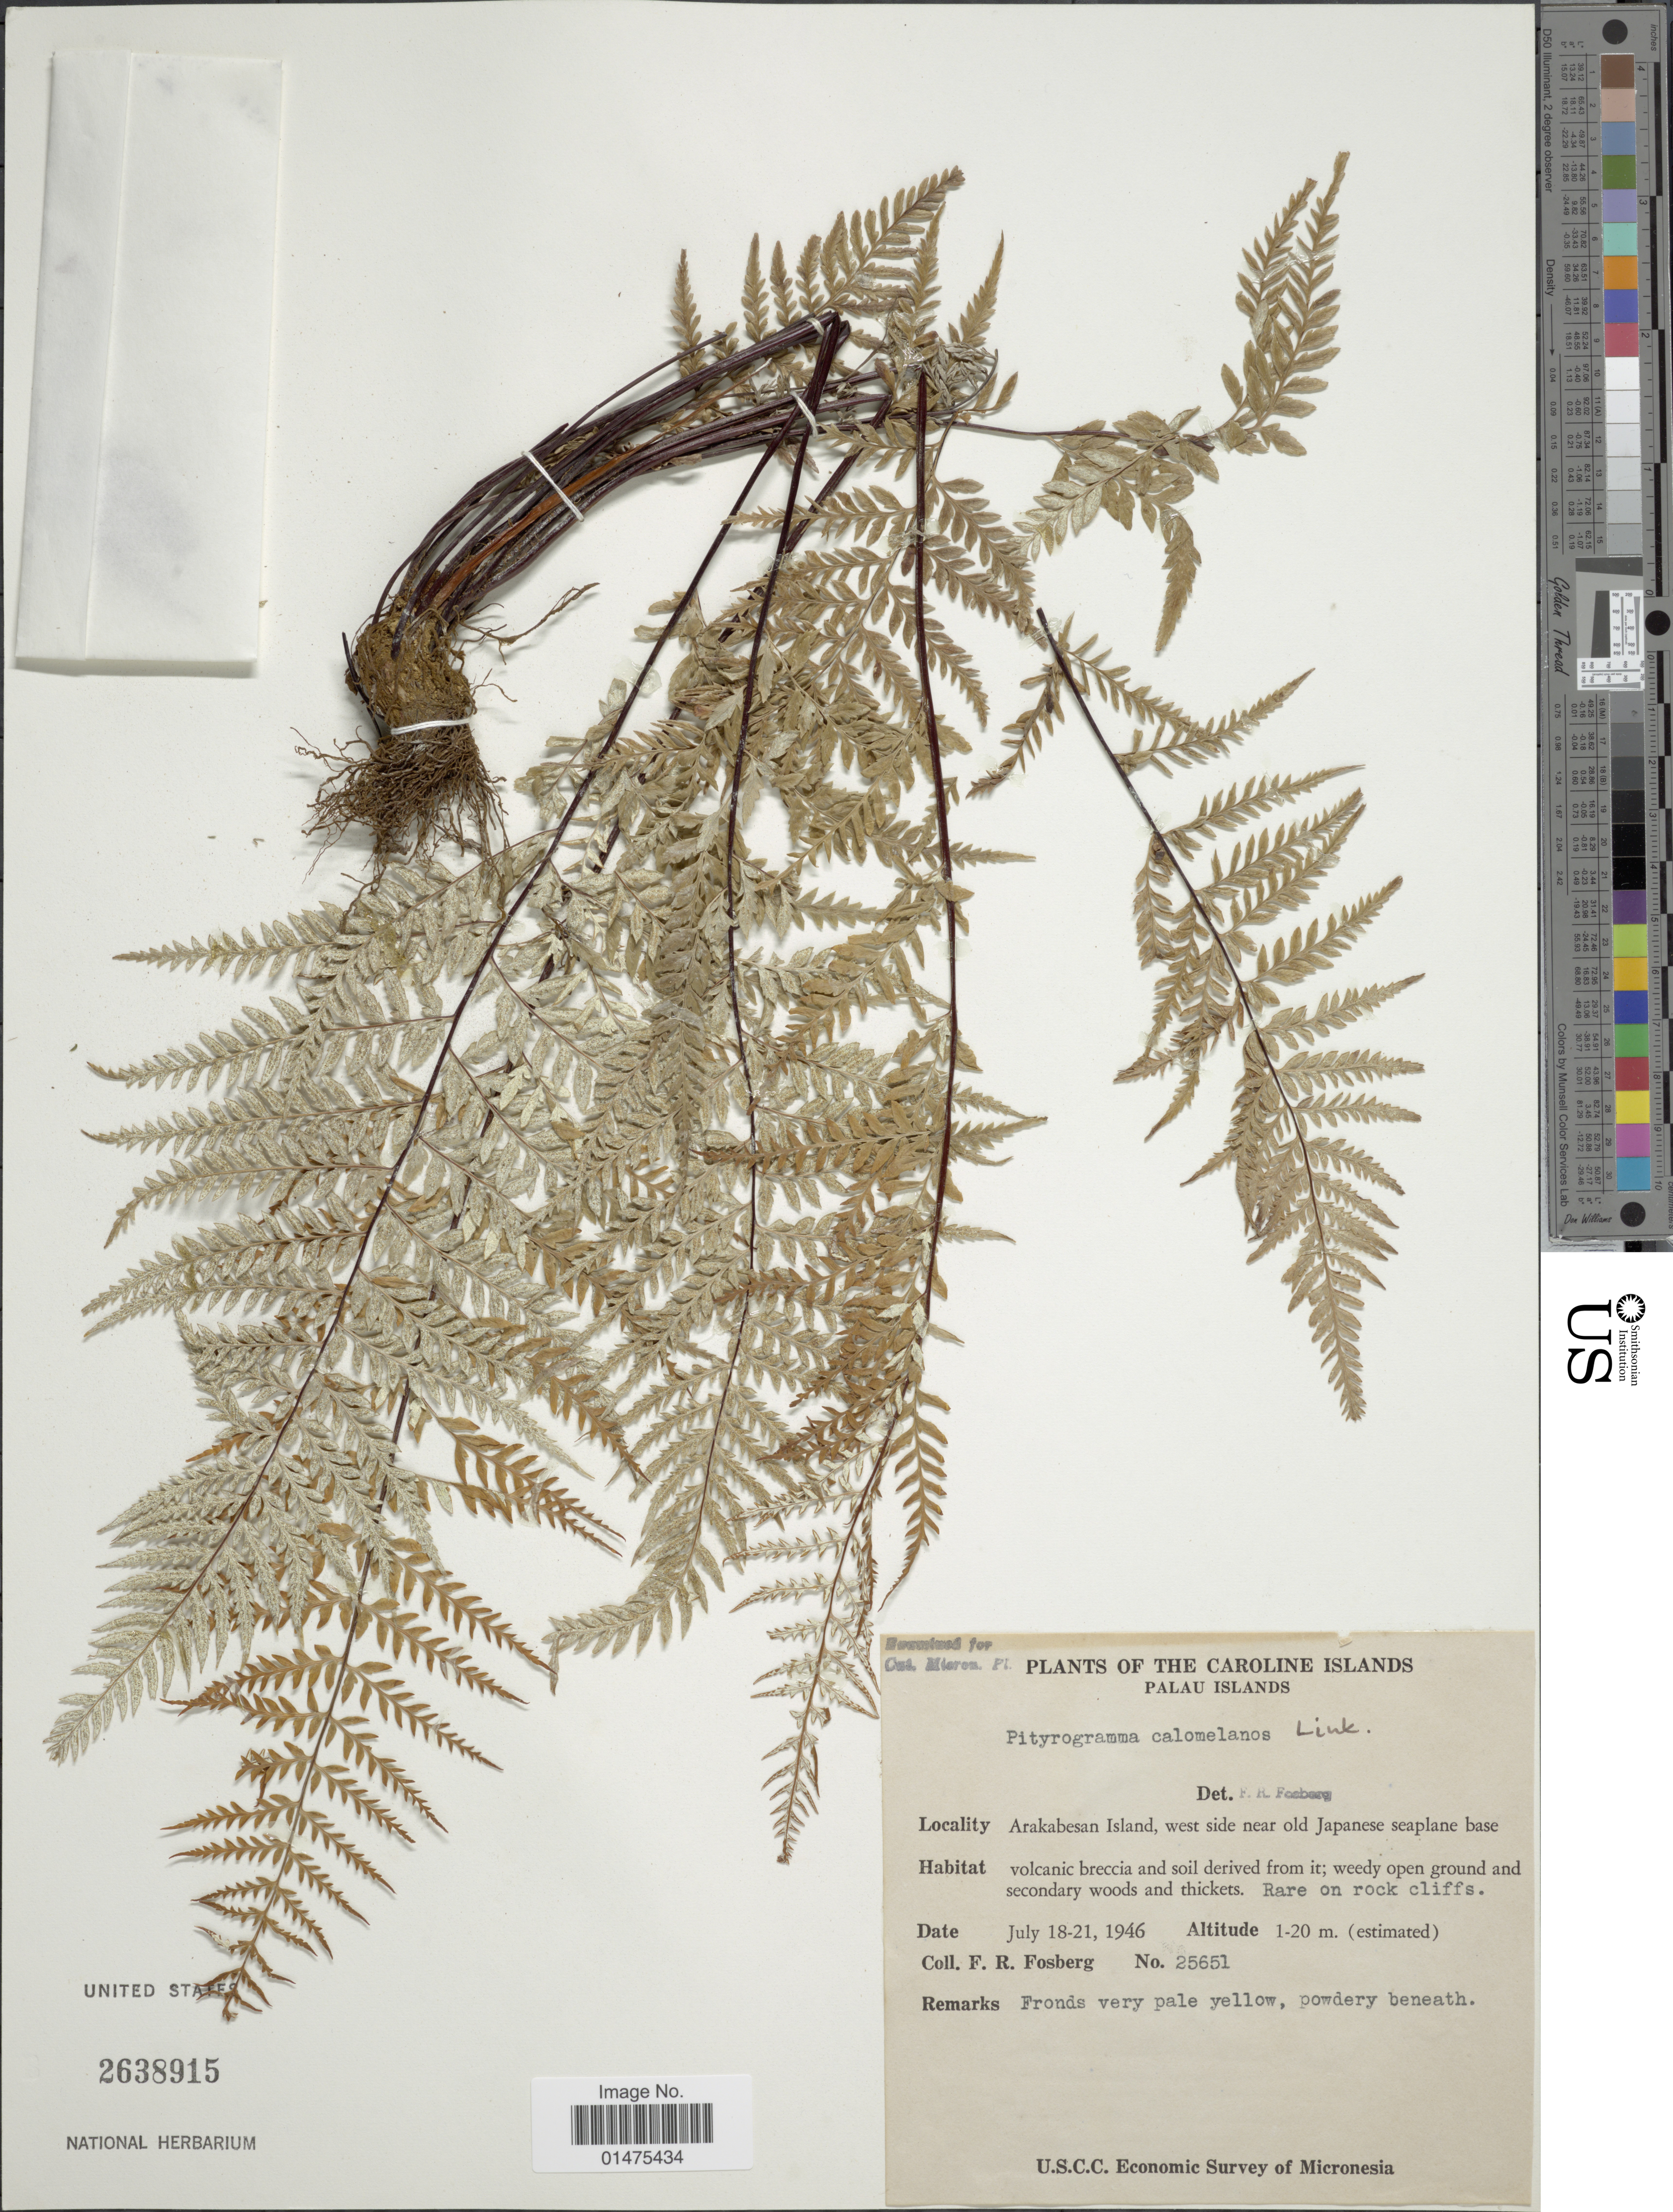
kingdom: Plantae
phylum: Tracheophyta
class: Polypodiopsida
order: Polypodiales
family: Pteridaceae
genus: Pityrogramma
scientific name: Pityrogramma calomelanos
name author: (L.) Link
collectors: F. R. Fosberg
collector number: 25651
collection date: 1946-07-18/1946-07-21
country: Palau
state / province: Koror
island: Ngerekebesang [Arakabesan]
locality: Arakabesan Islands,w est side near old Japanese seaplane base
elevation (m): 1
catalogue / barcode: US 2638915